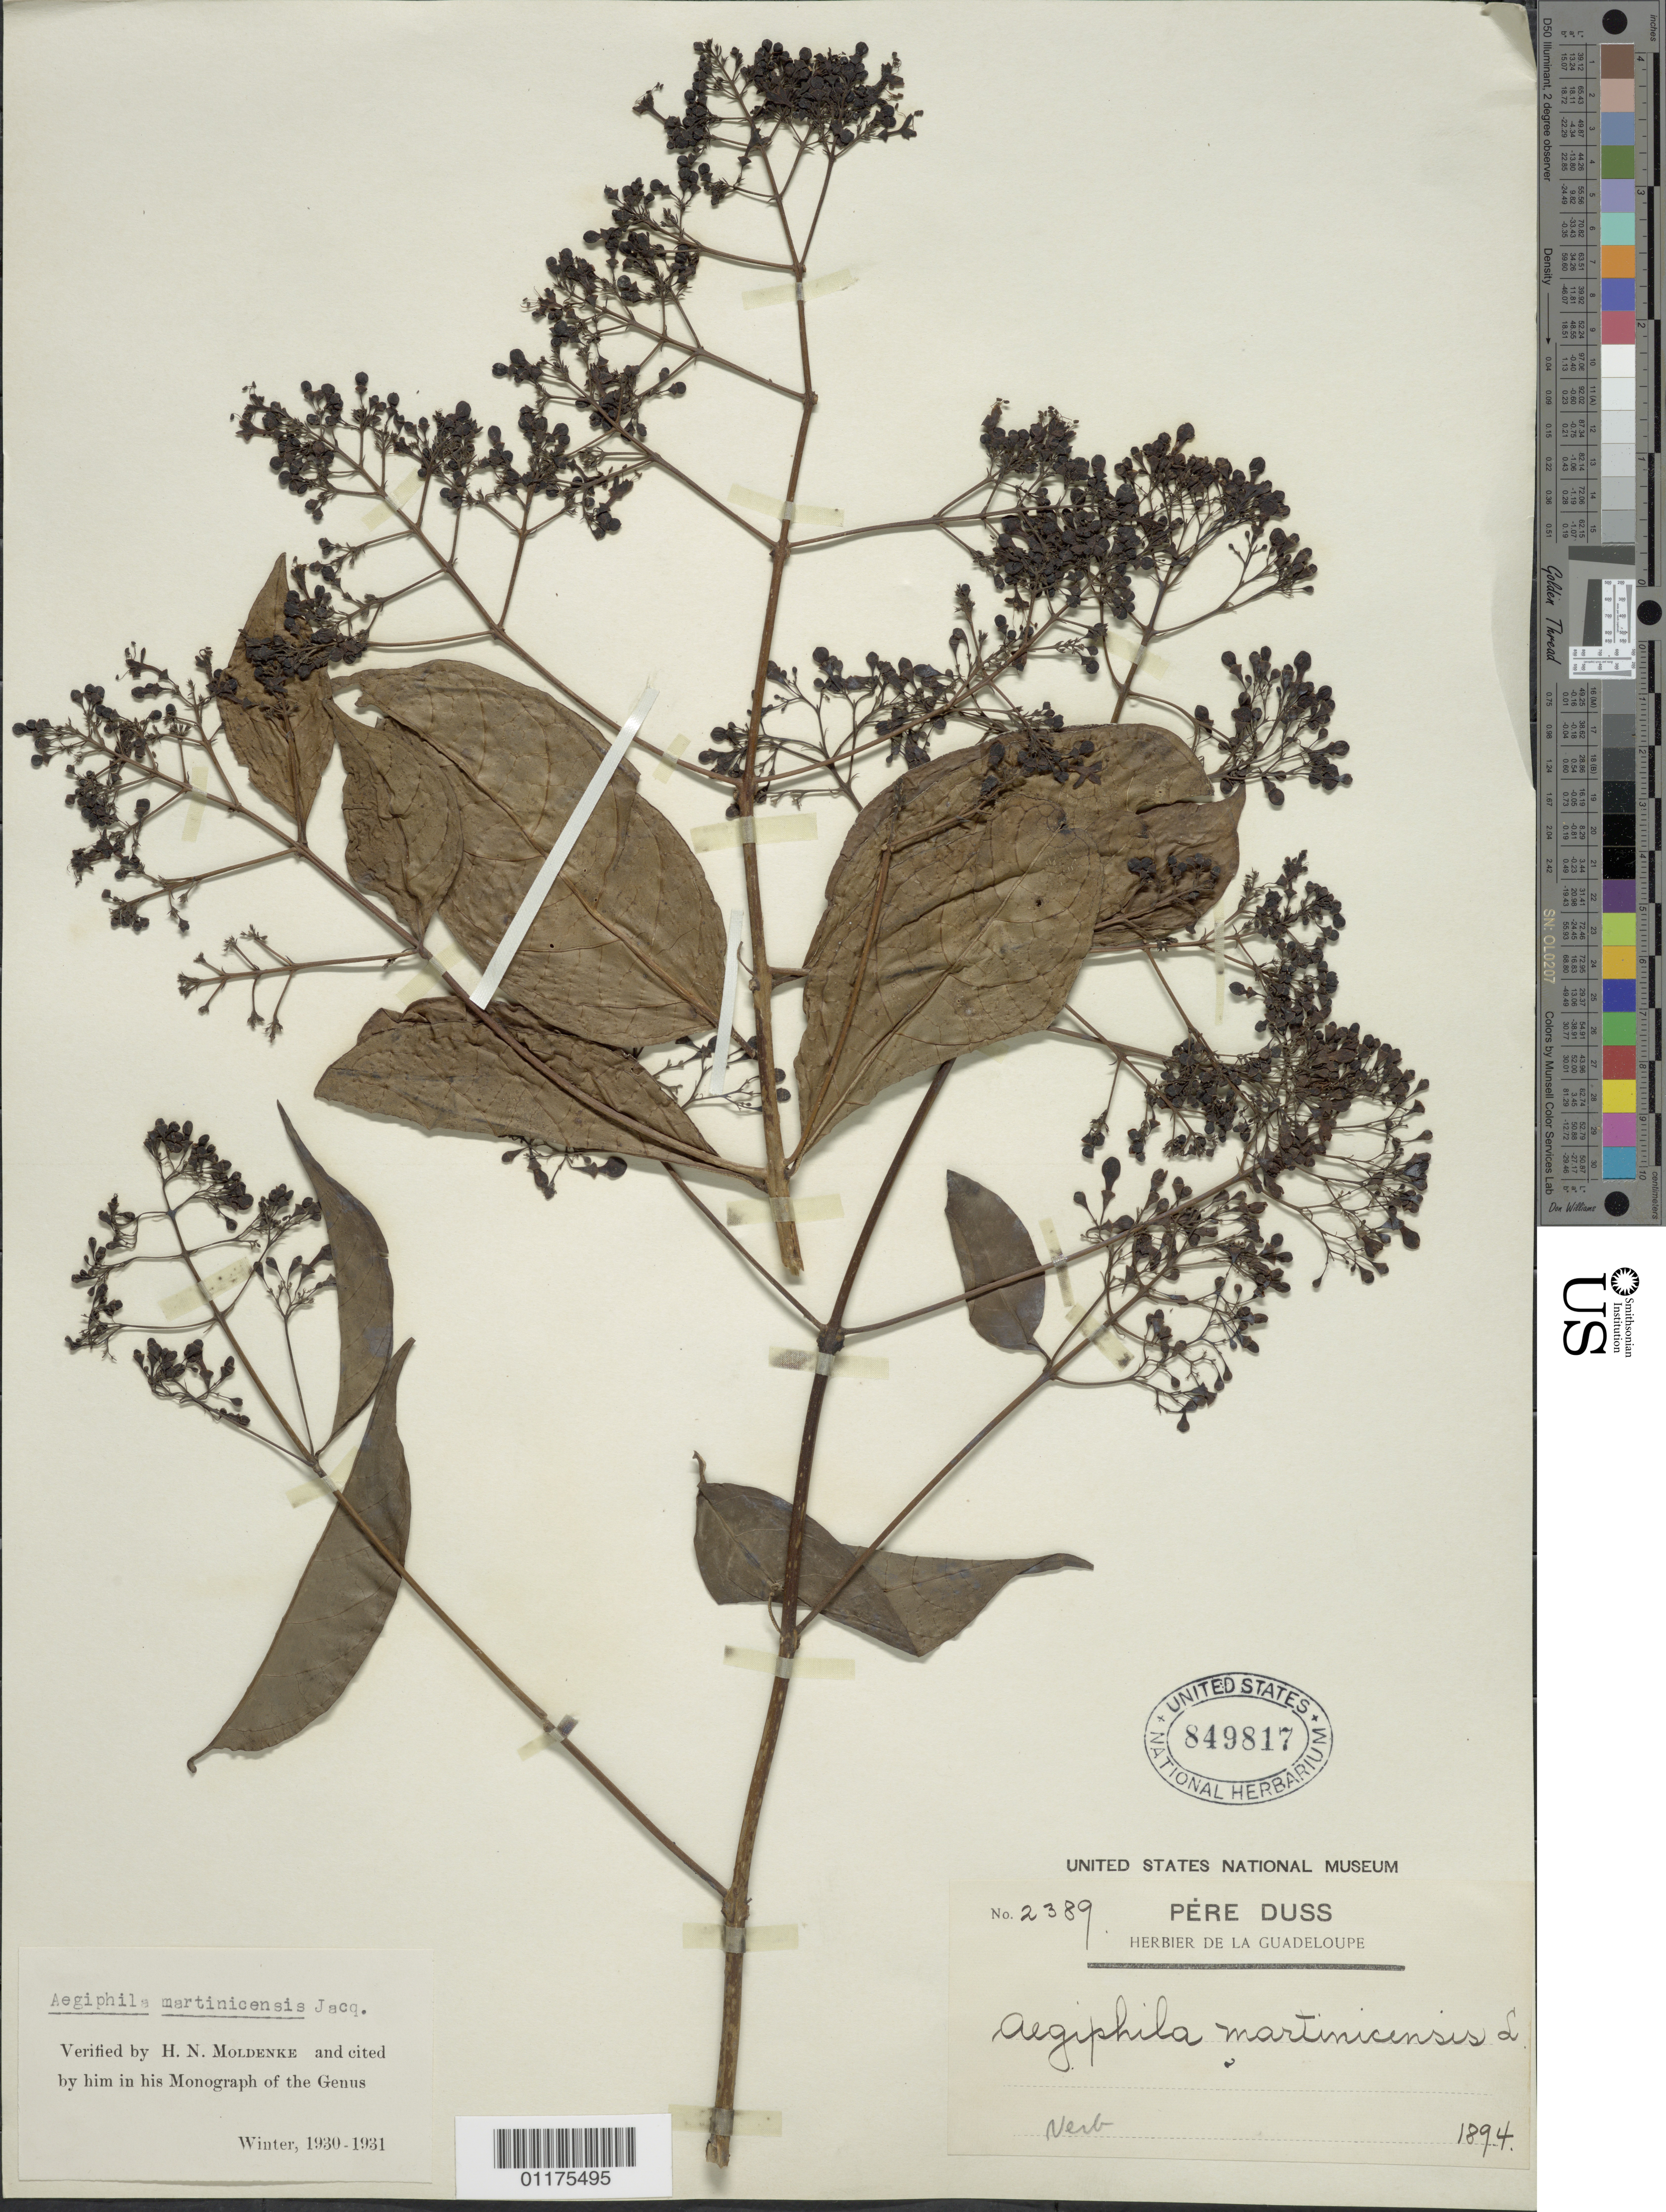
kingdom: Plantae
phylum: Tracheophyta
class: Magnoliopsida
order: Lamiales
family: Lamiaceae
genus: Aegiphila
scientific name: Aegiphila martinicensis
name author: Jacq.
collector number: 2389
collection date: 1894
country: Guadeloupe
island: Guadeloupe Island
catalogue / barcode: US 849817